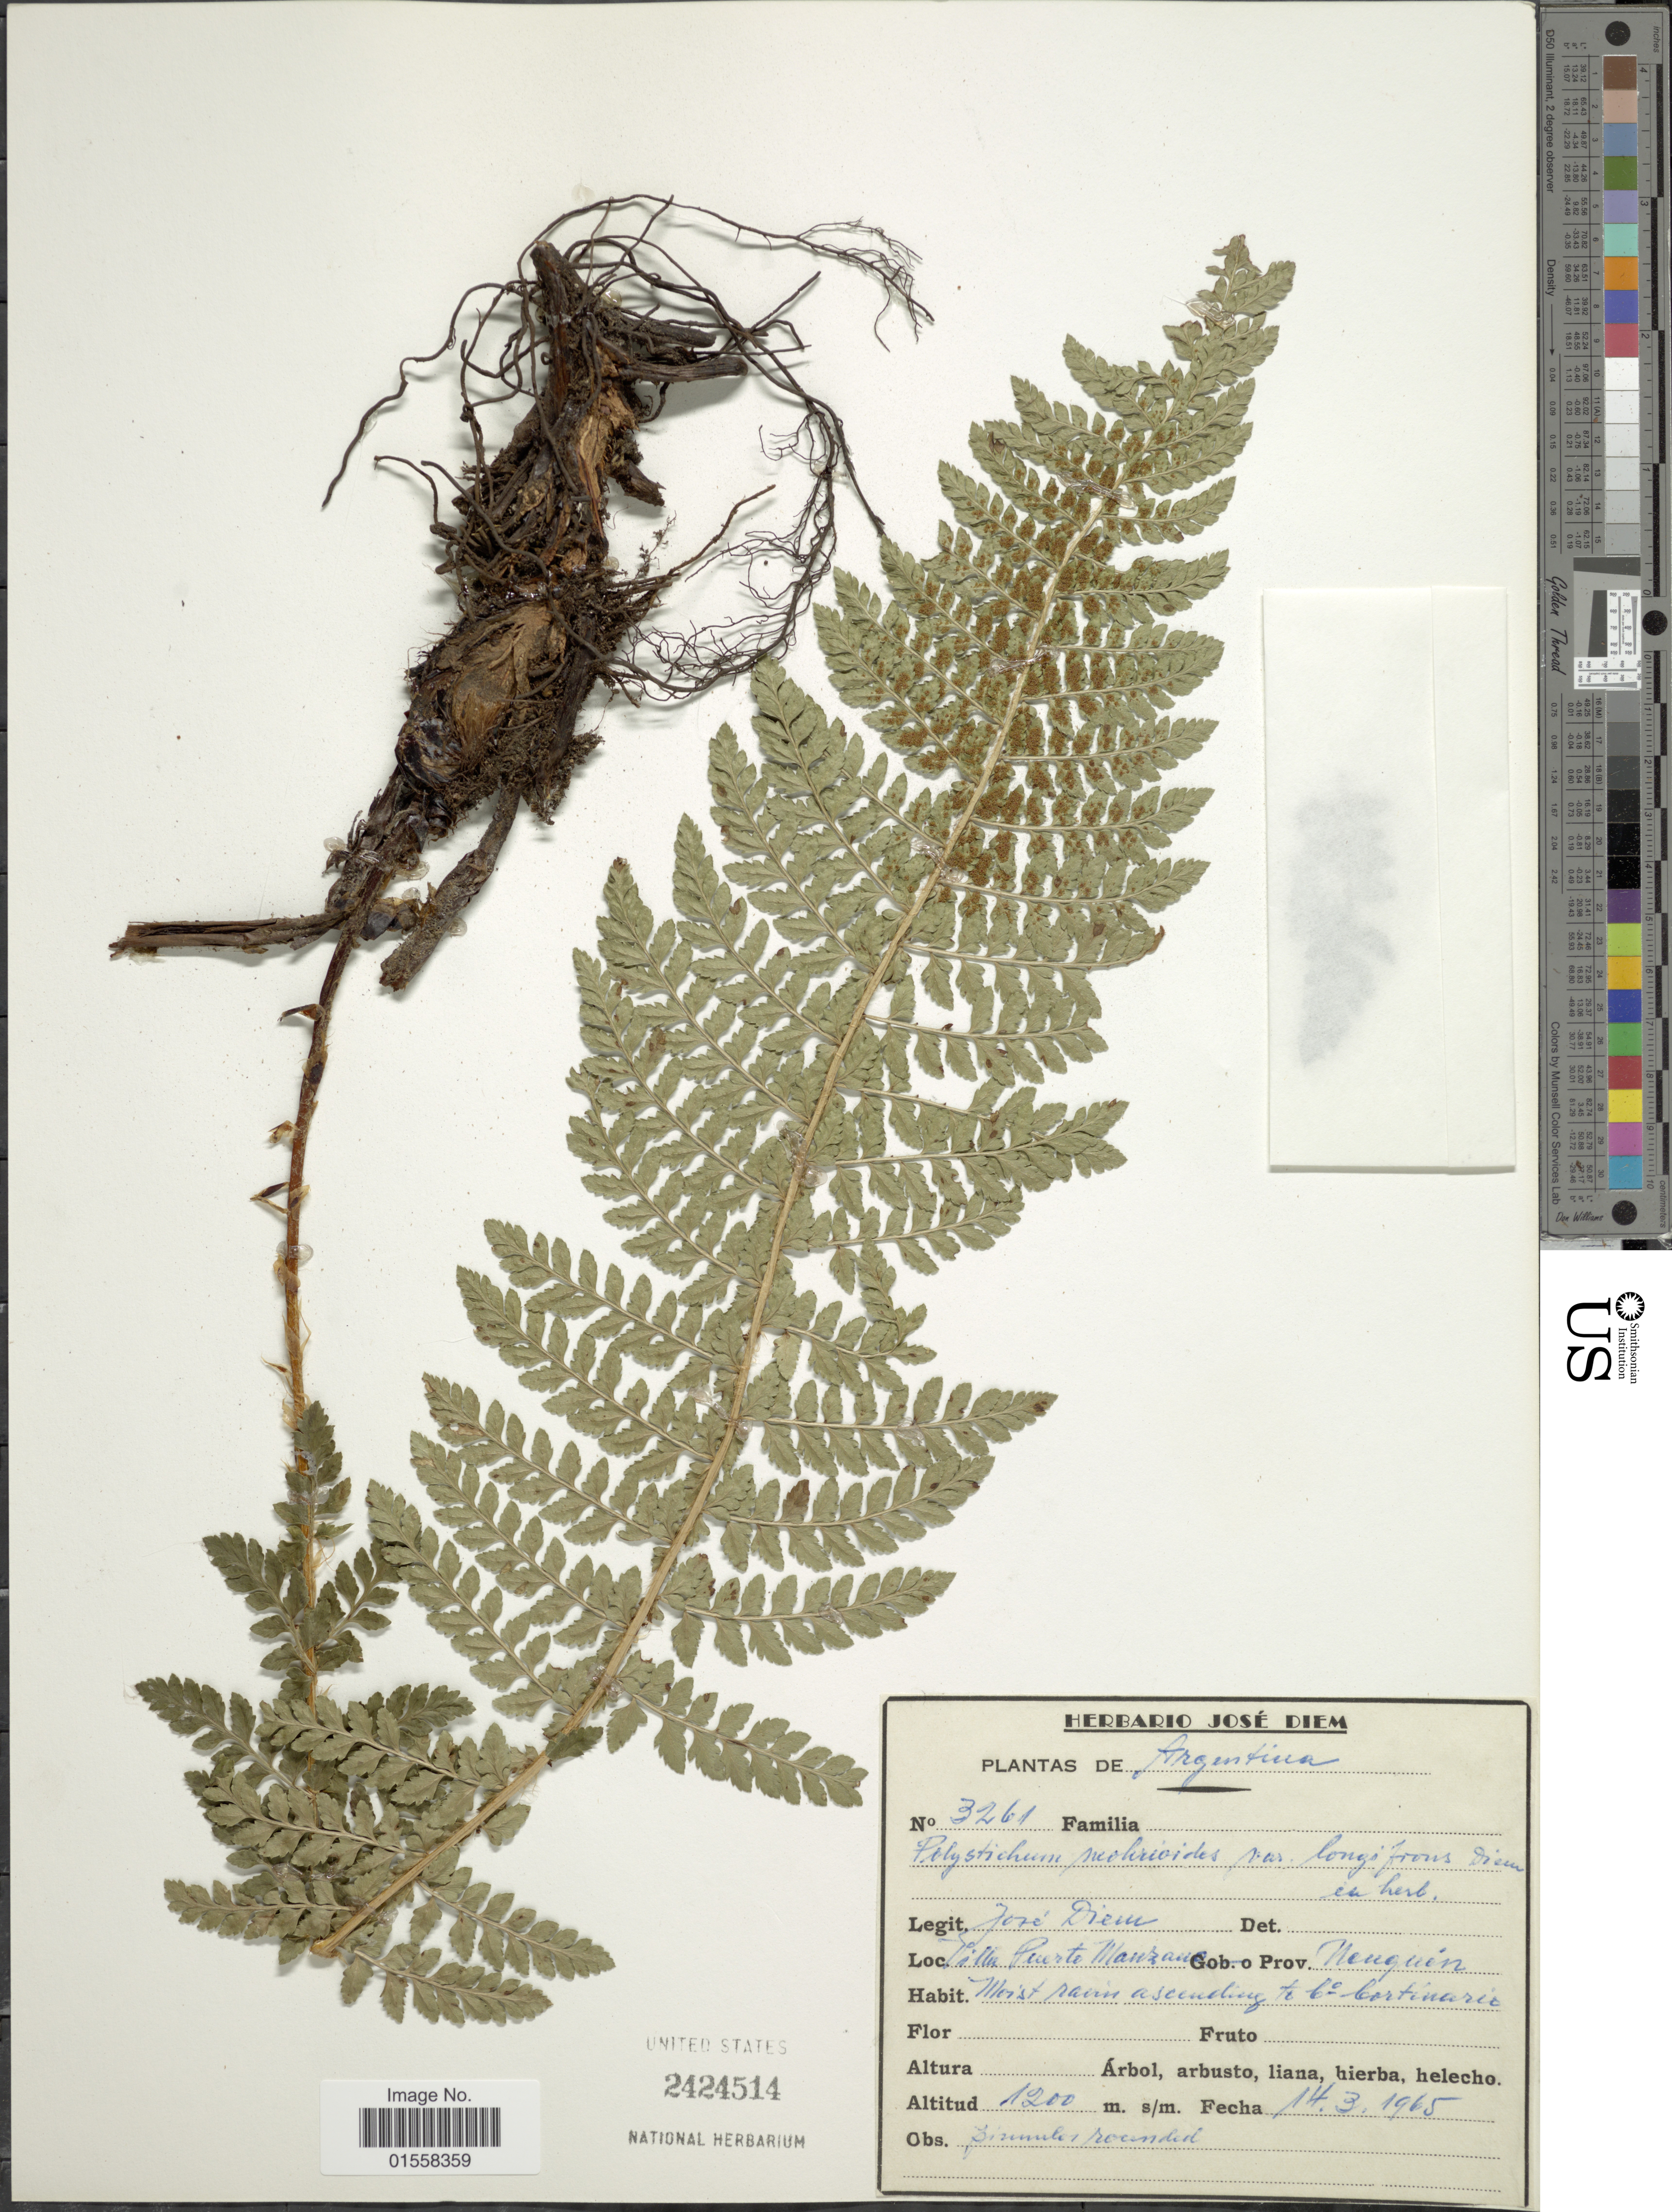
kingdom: Plantae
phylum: Tracheophyta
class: Polypodiopsida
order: Polypodiales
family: Dryopteridaceae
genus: Polystichum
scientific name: Polystichum mohrioides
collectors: J. Diem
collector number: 3261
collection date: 1965-03-14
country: Argentina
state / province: Neuquen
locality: Villa Puerto Manzane, Prov, Neuquen, ascending to Co. Cortinario.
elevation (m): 1200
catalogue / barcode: US 2424514